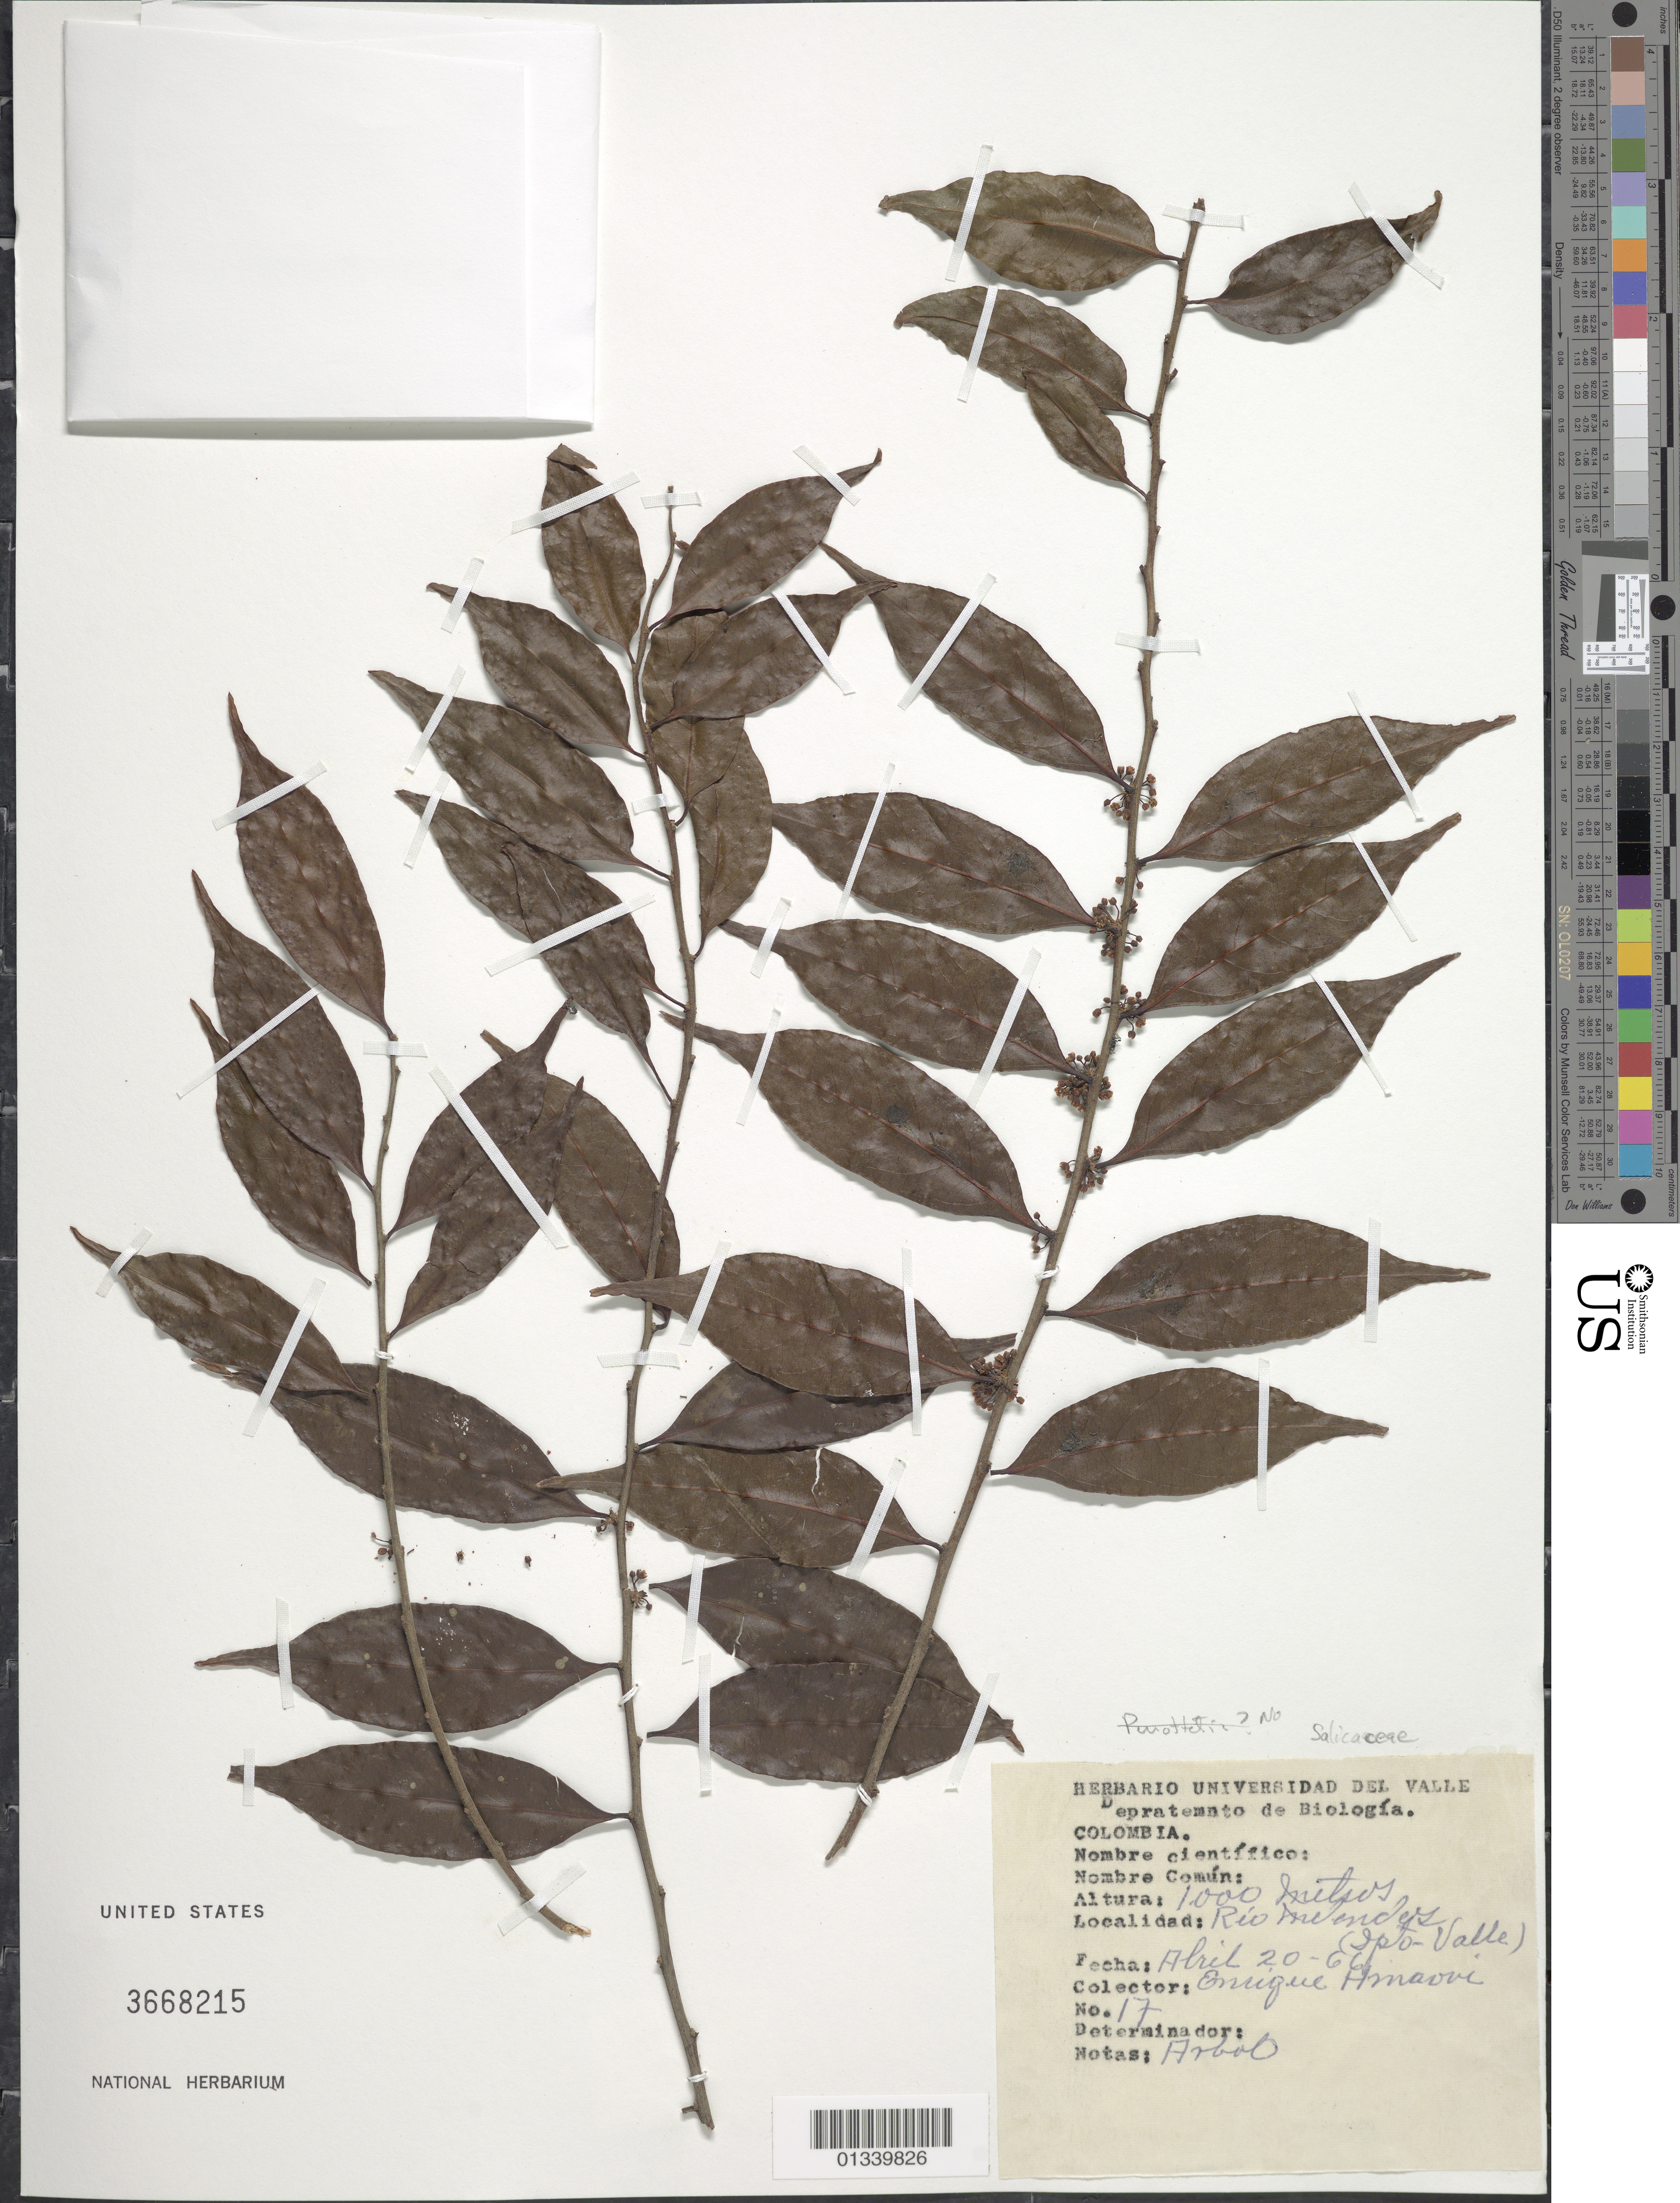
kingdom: Plantae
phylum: Tracheophyta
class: Magnoliopsida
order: Ericales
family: Sapotaceae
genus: Chrysophyllum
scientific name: Chrysophyllum sp.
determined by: Mansano, V. F.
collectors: E. Hinaovi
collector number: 17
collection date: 1966-04-20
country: Colombia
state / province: Valle del Cauca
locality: Rio Melendes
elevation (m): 1000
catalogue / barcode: US 3668215